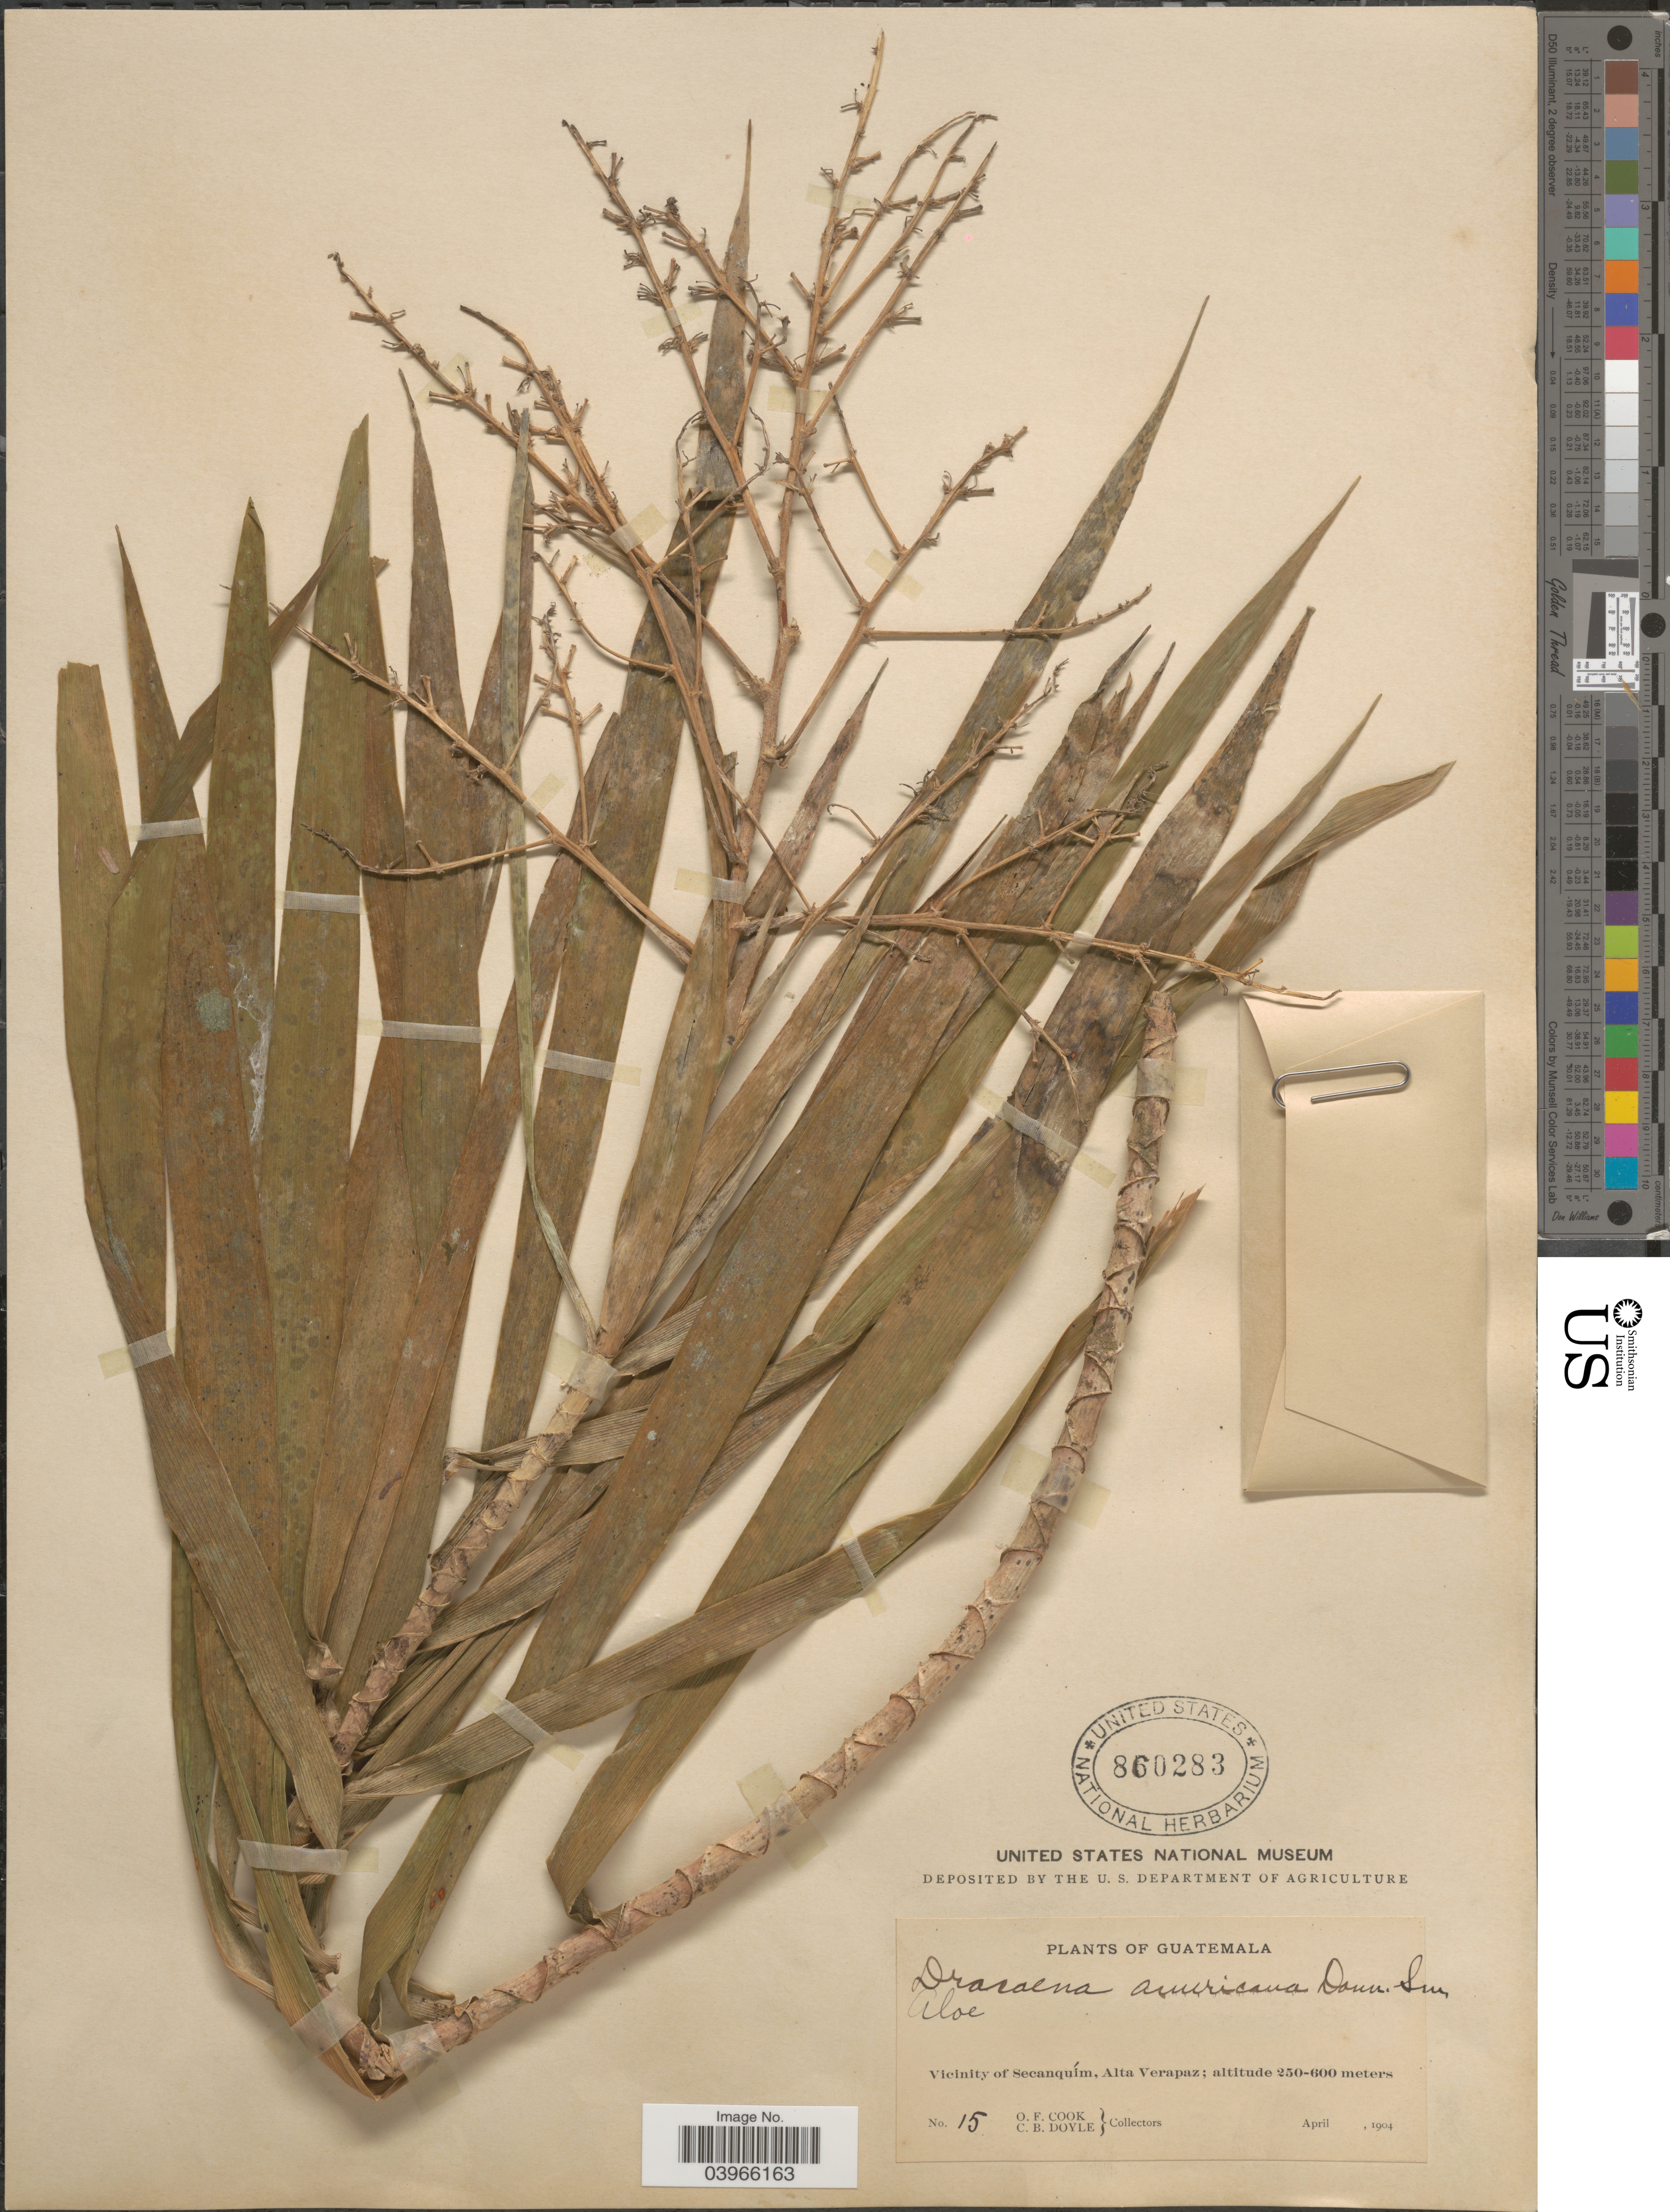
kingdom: Plantae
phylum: Tracheophyta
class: Liliopsida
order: Asparagales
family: Asparagaceae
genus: Dracaena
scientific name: Dracaena americana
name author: Donn. Sm. in Sarg.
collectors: O. F. Cook & C. Doyle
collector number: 15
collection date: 1904-04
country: Guatemala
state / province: Alta Verapaz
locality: Vicinity of Secanquím.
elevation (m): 250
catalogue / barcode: US 860283